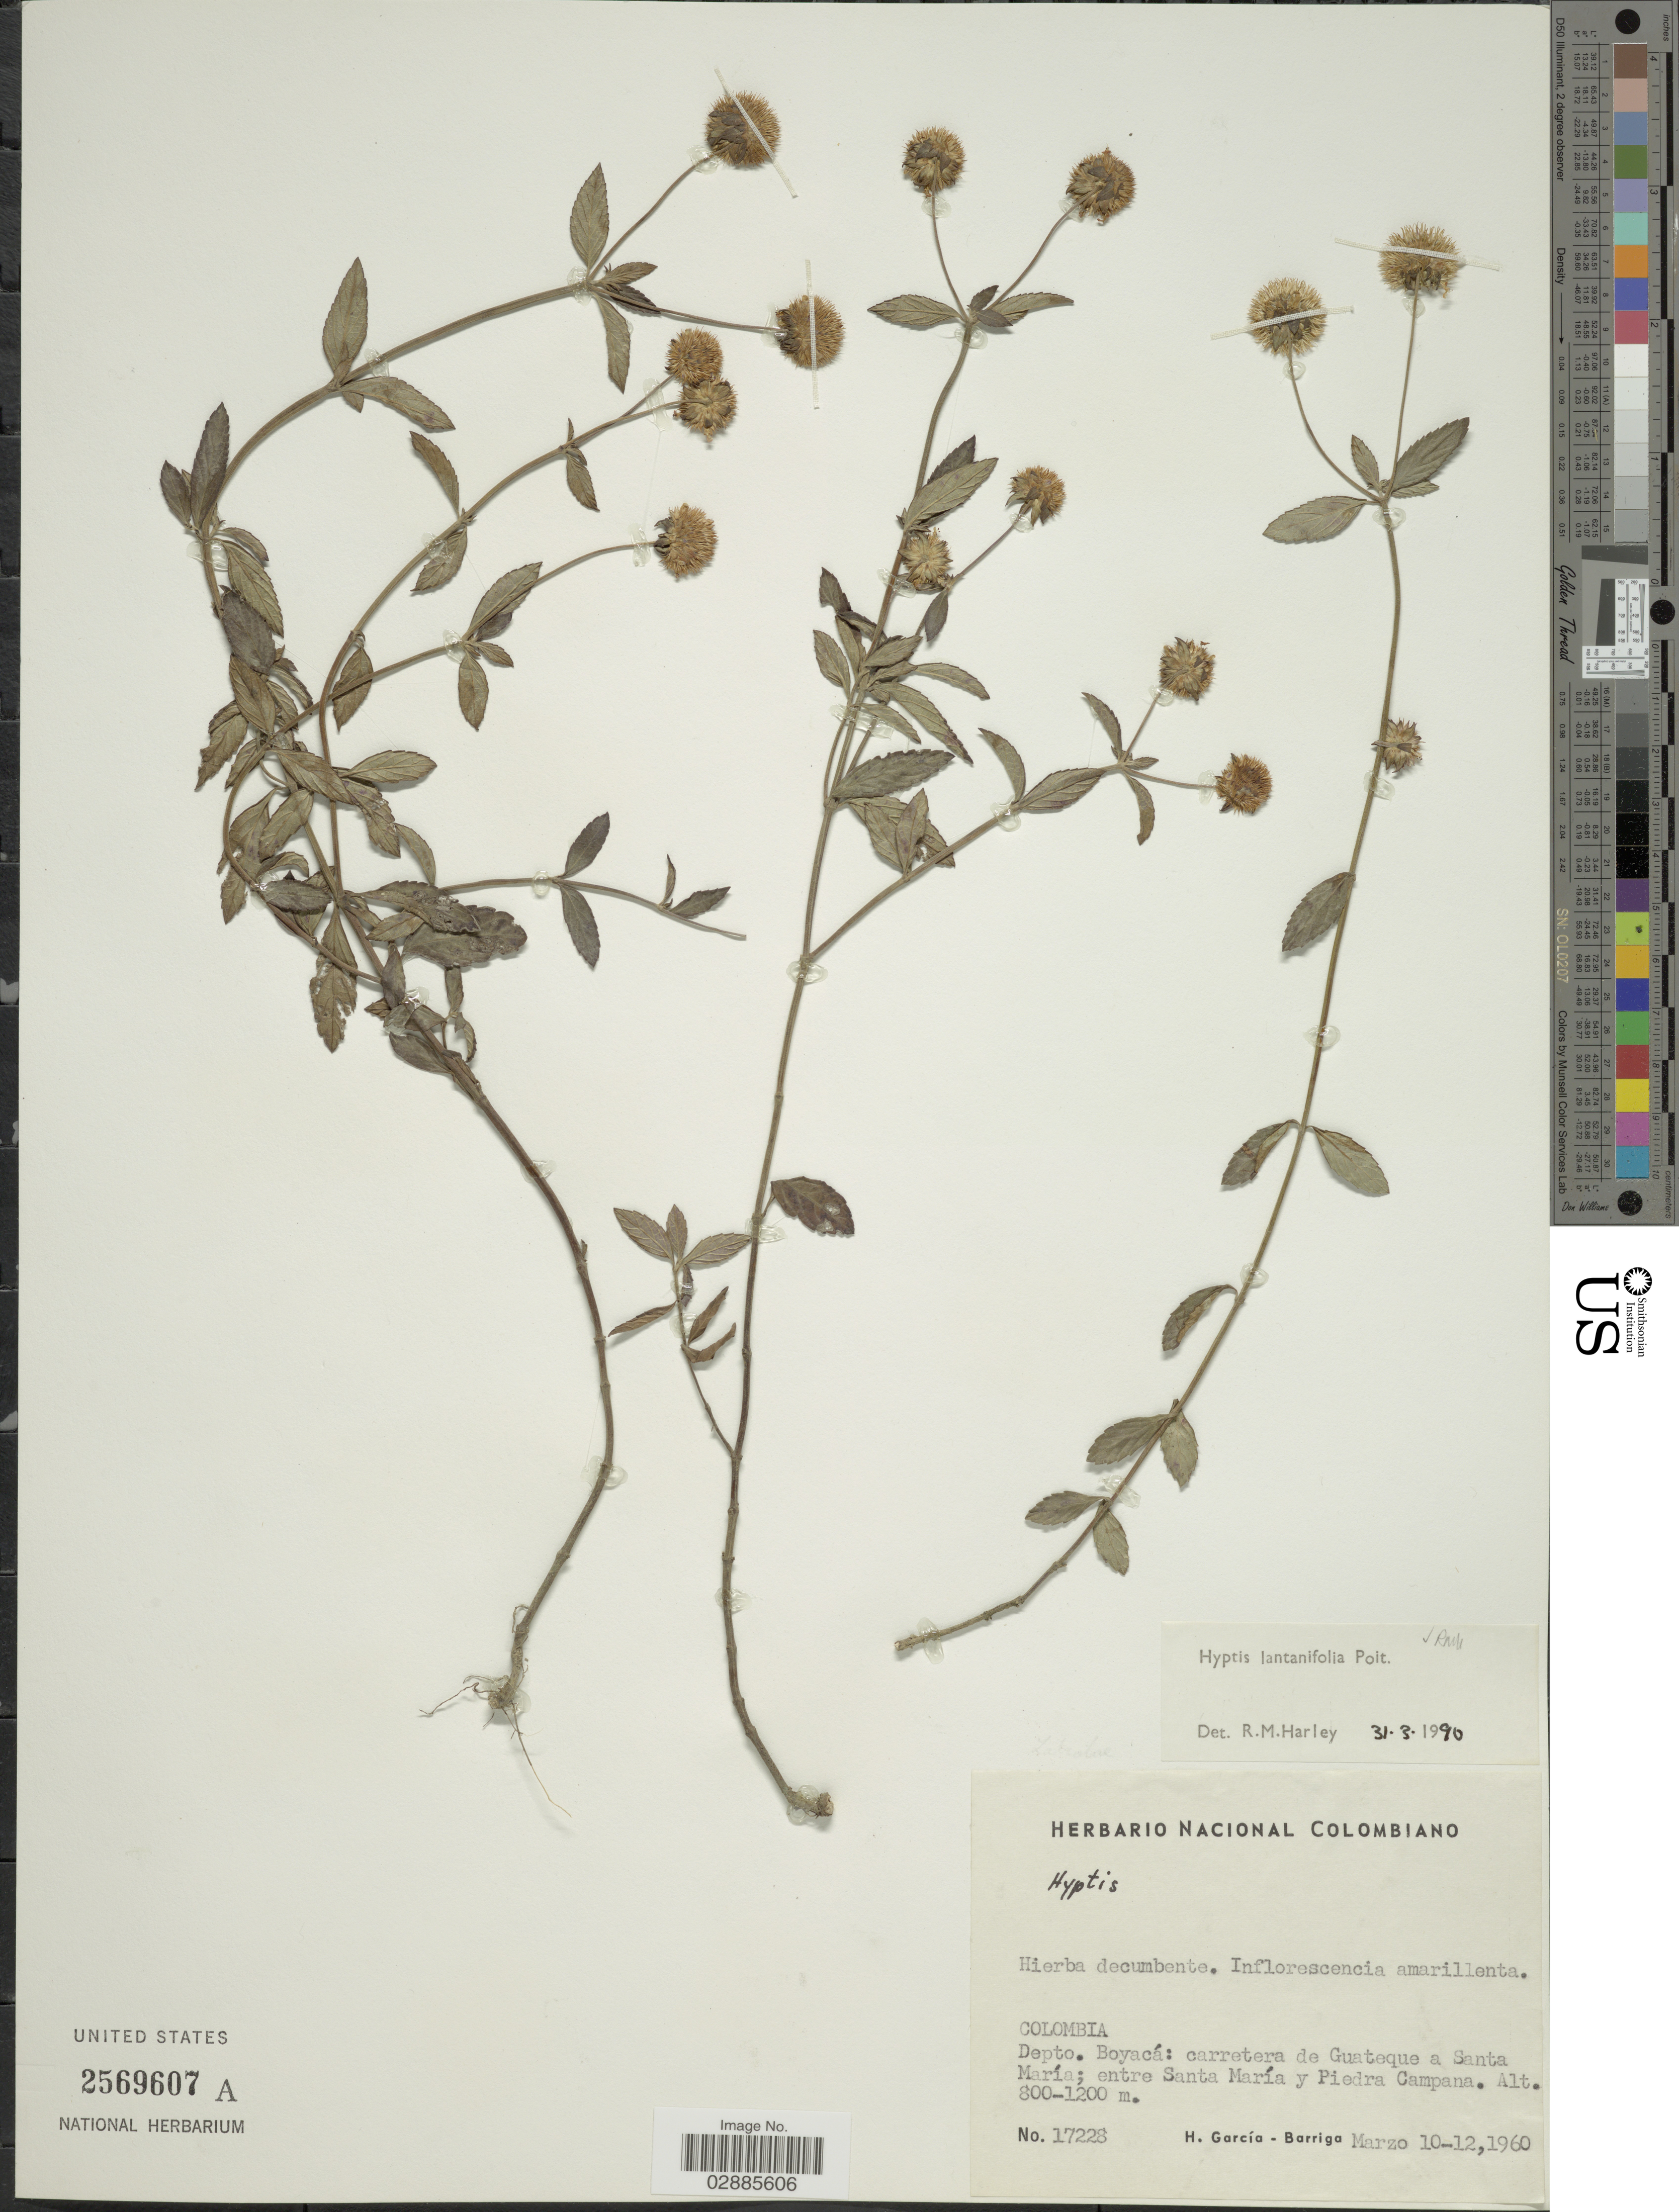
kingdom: Plantae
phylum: Tracheophyta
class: Magnoliopsida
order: Lamiales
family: Lamiaceae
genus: Hyptis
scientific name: Hyptis lantanifolia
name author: Poit.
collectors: H. García Barriga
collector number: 17228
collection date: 1960-03-10/1960-03-12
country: Colombia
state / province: Boyacá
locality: Depto. Boyacá: carretera de Guateque a Santa María; entre Santa María y Piedra Campana.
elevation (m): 800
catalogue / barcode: US 2569607A